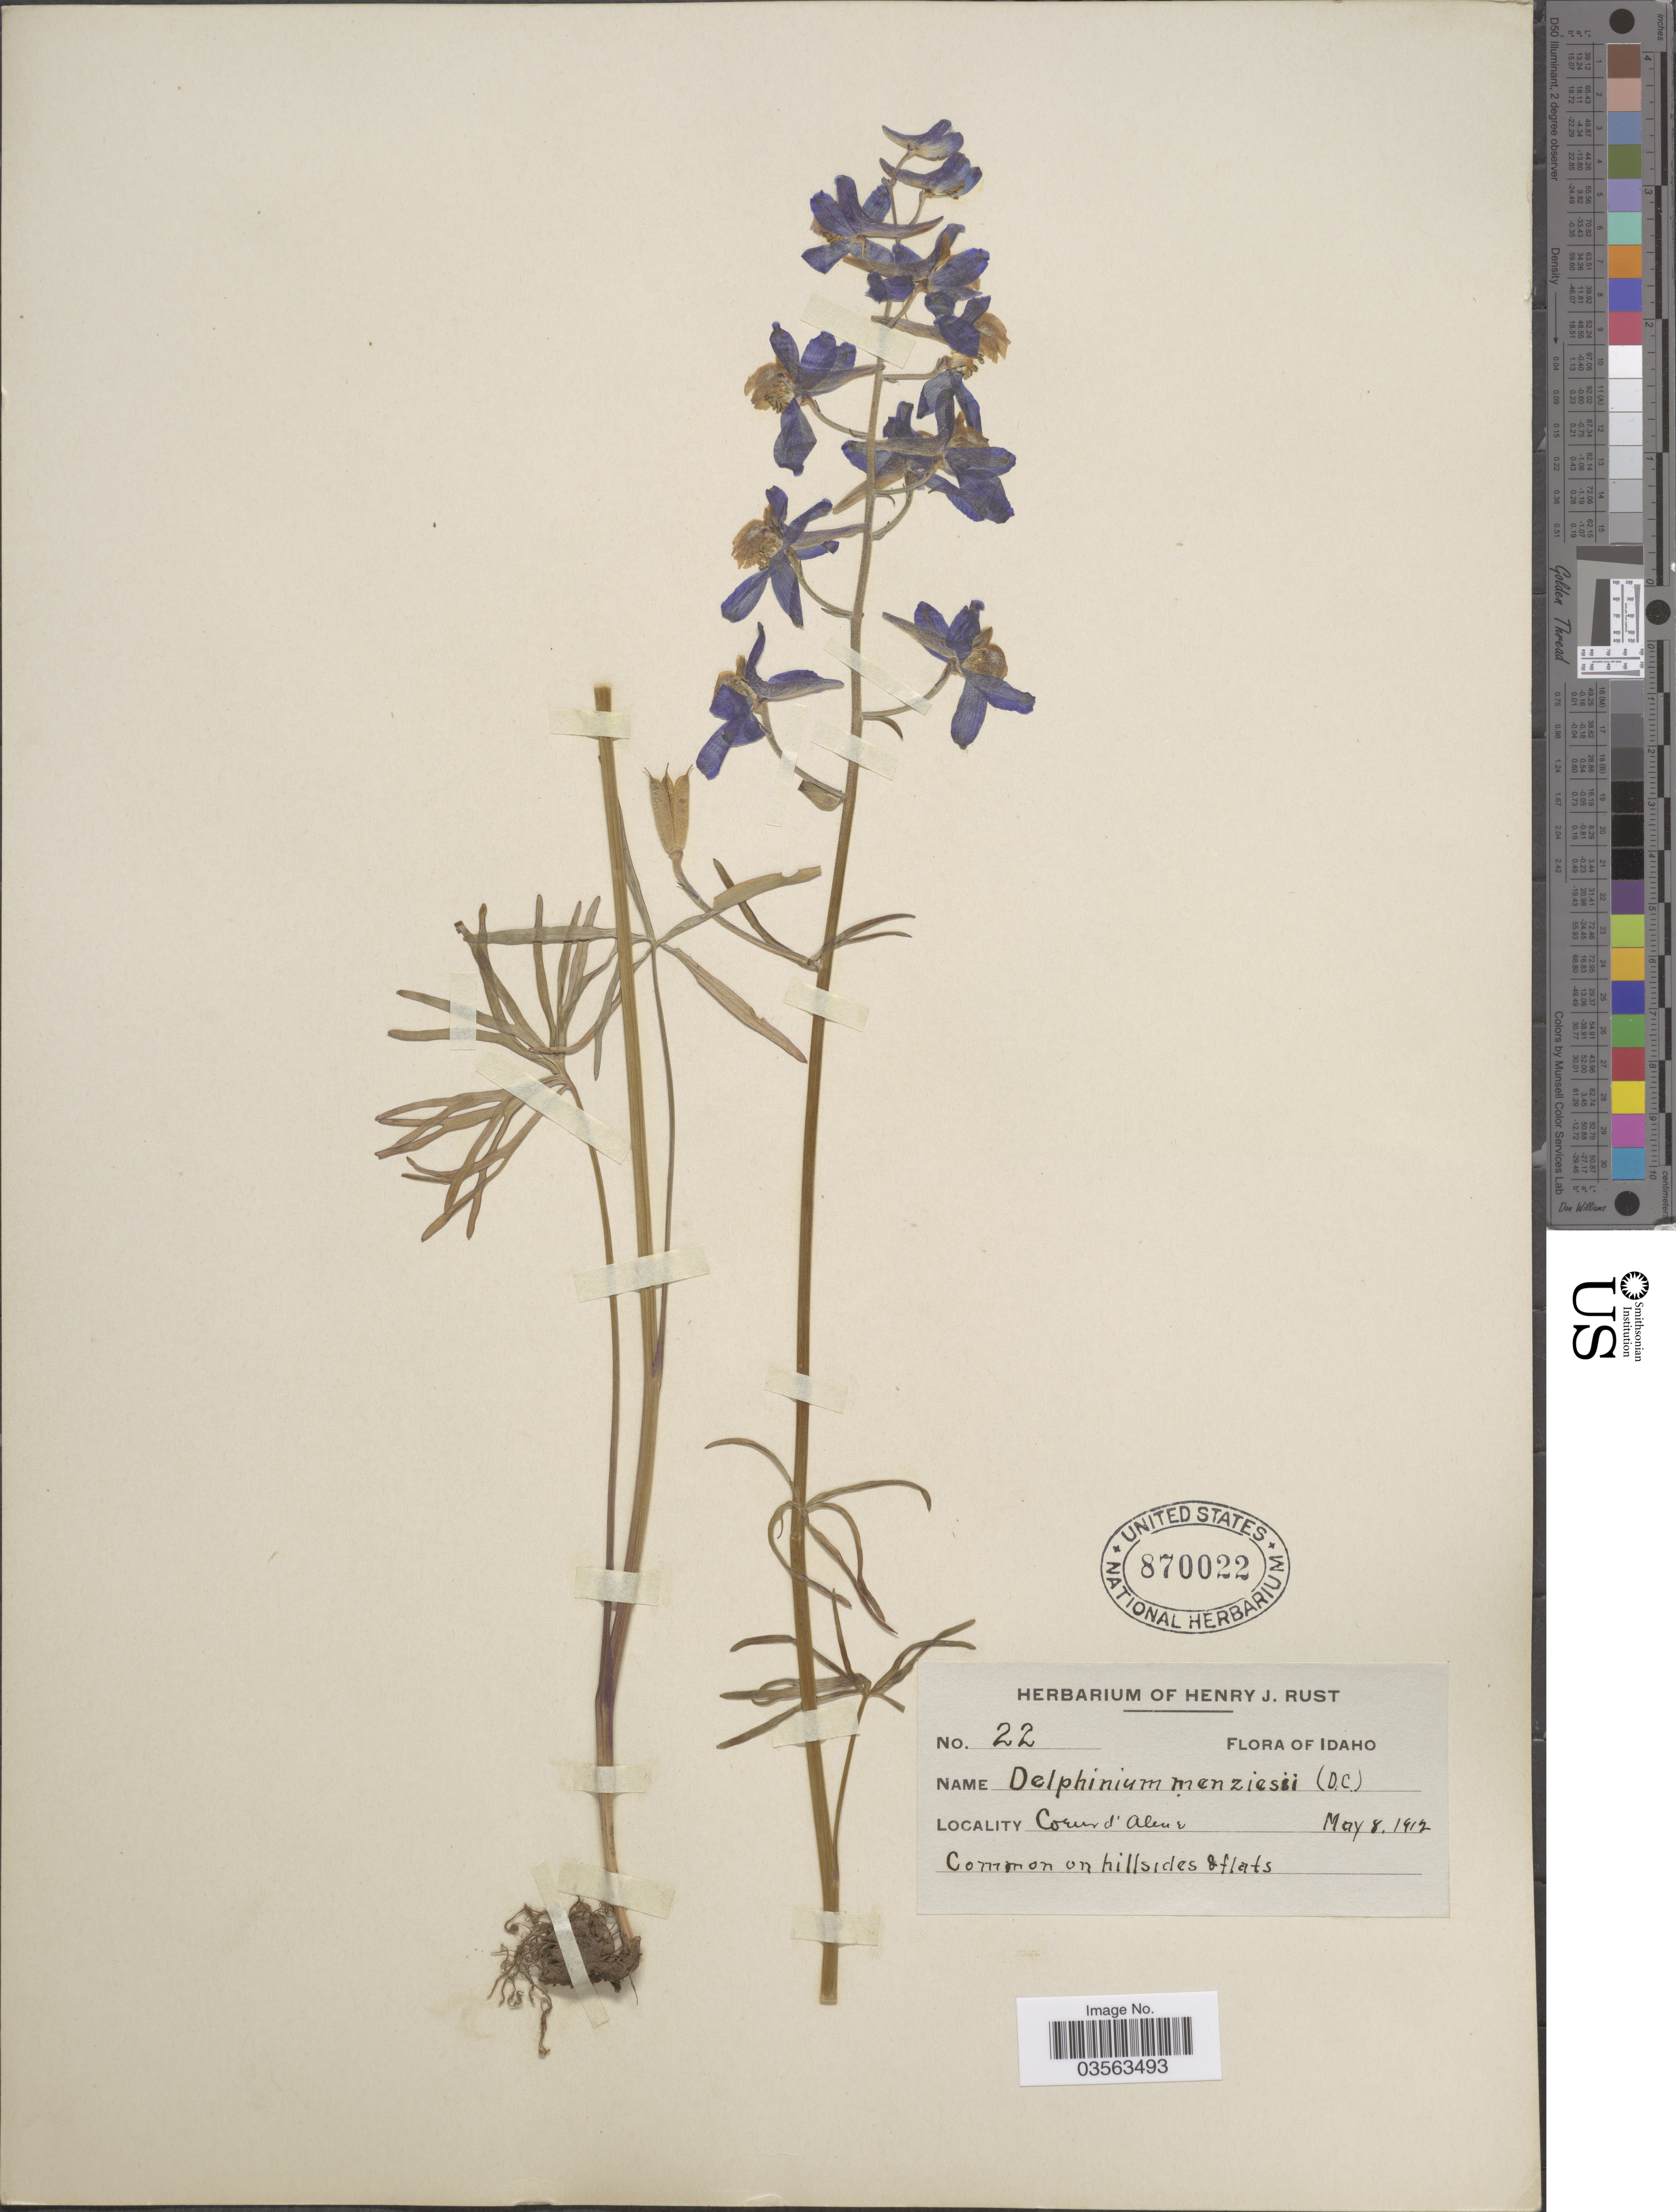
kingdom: Plantae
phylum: Tracheophyta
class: Magnoliopsida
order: Ranunculales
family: Ranunculaceae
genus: Delphinium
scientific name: Delphinium menziesii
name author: DC.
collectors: ex herb. Henry J. Rust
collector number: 22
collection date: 1912-05-08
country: United States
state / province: Idaho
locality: Coeur d'Alene.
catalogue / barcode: US 870022